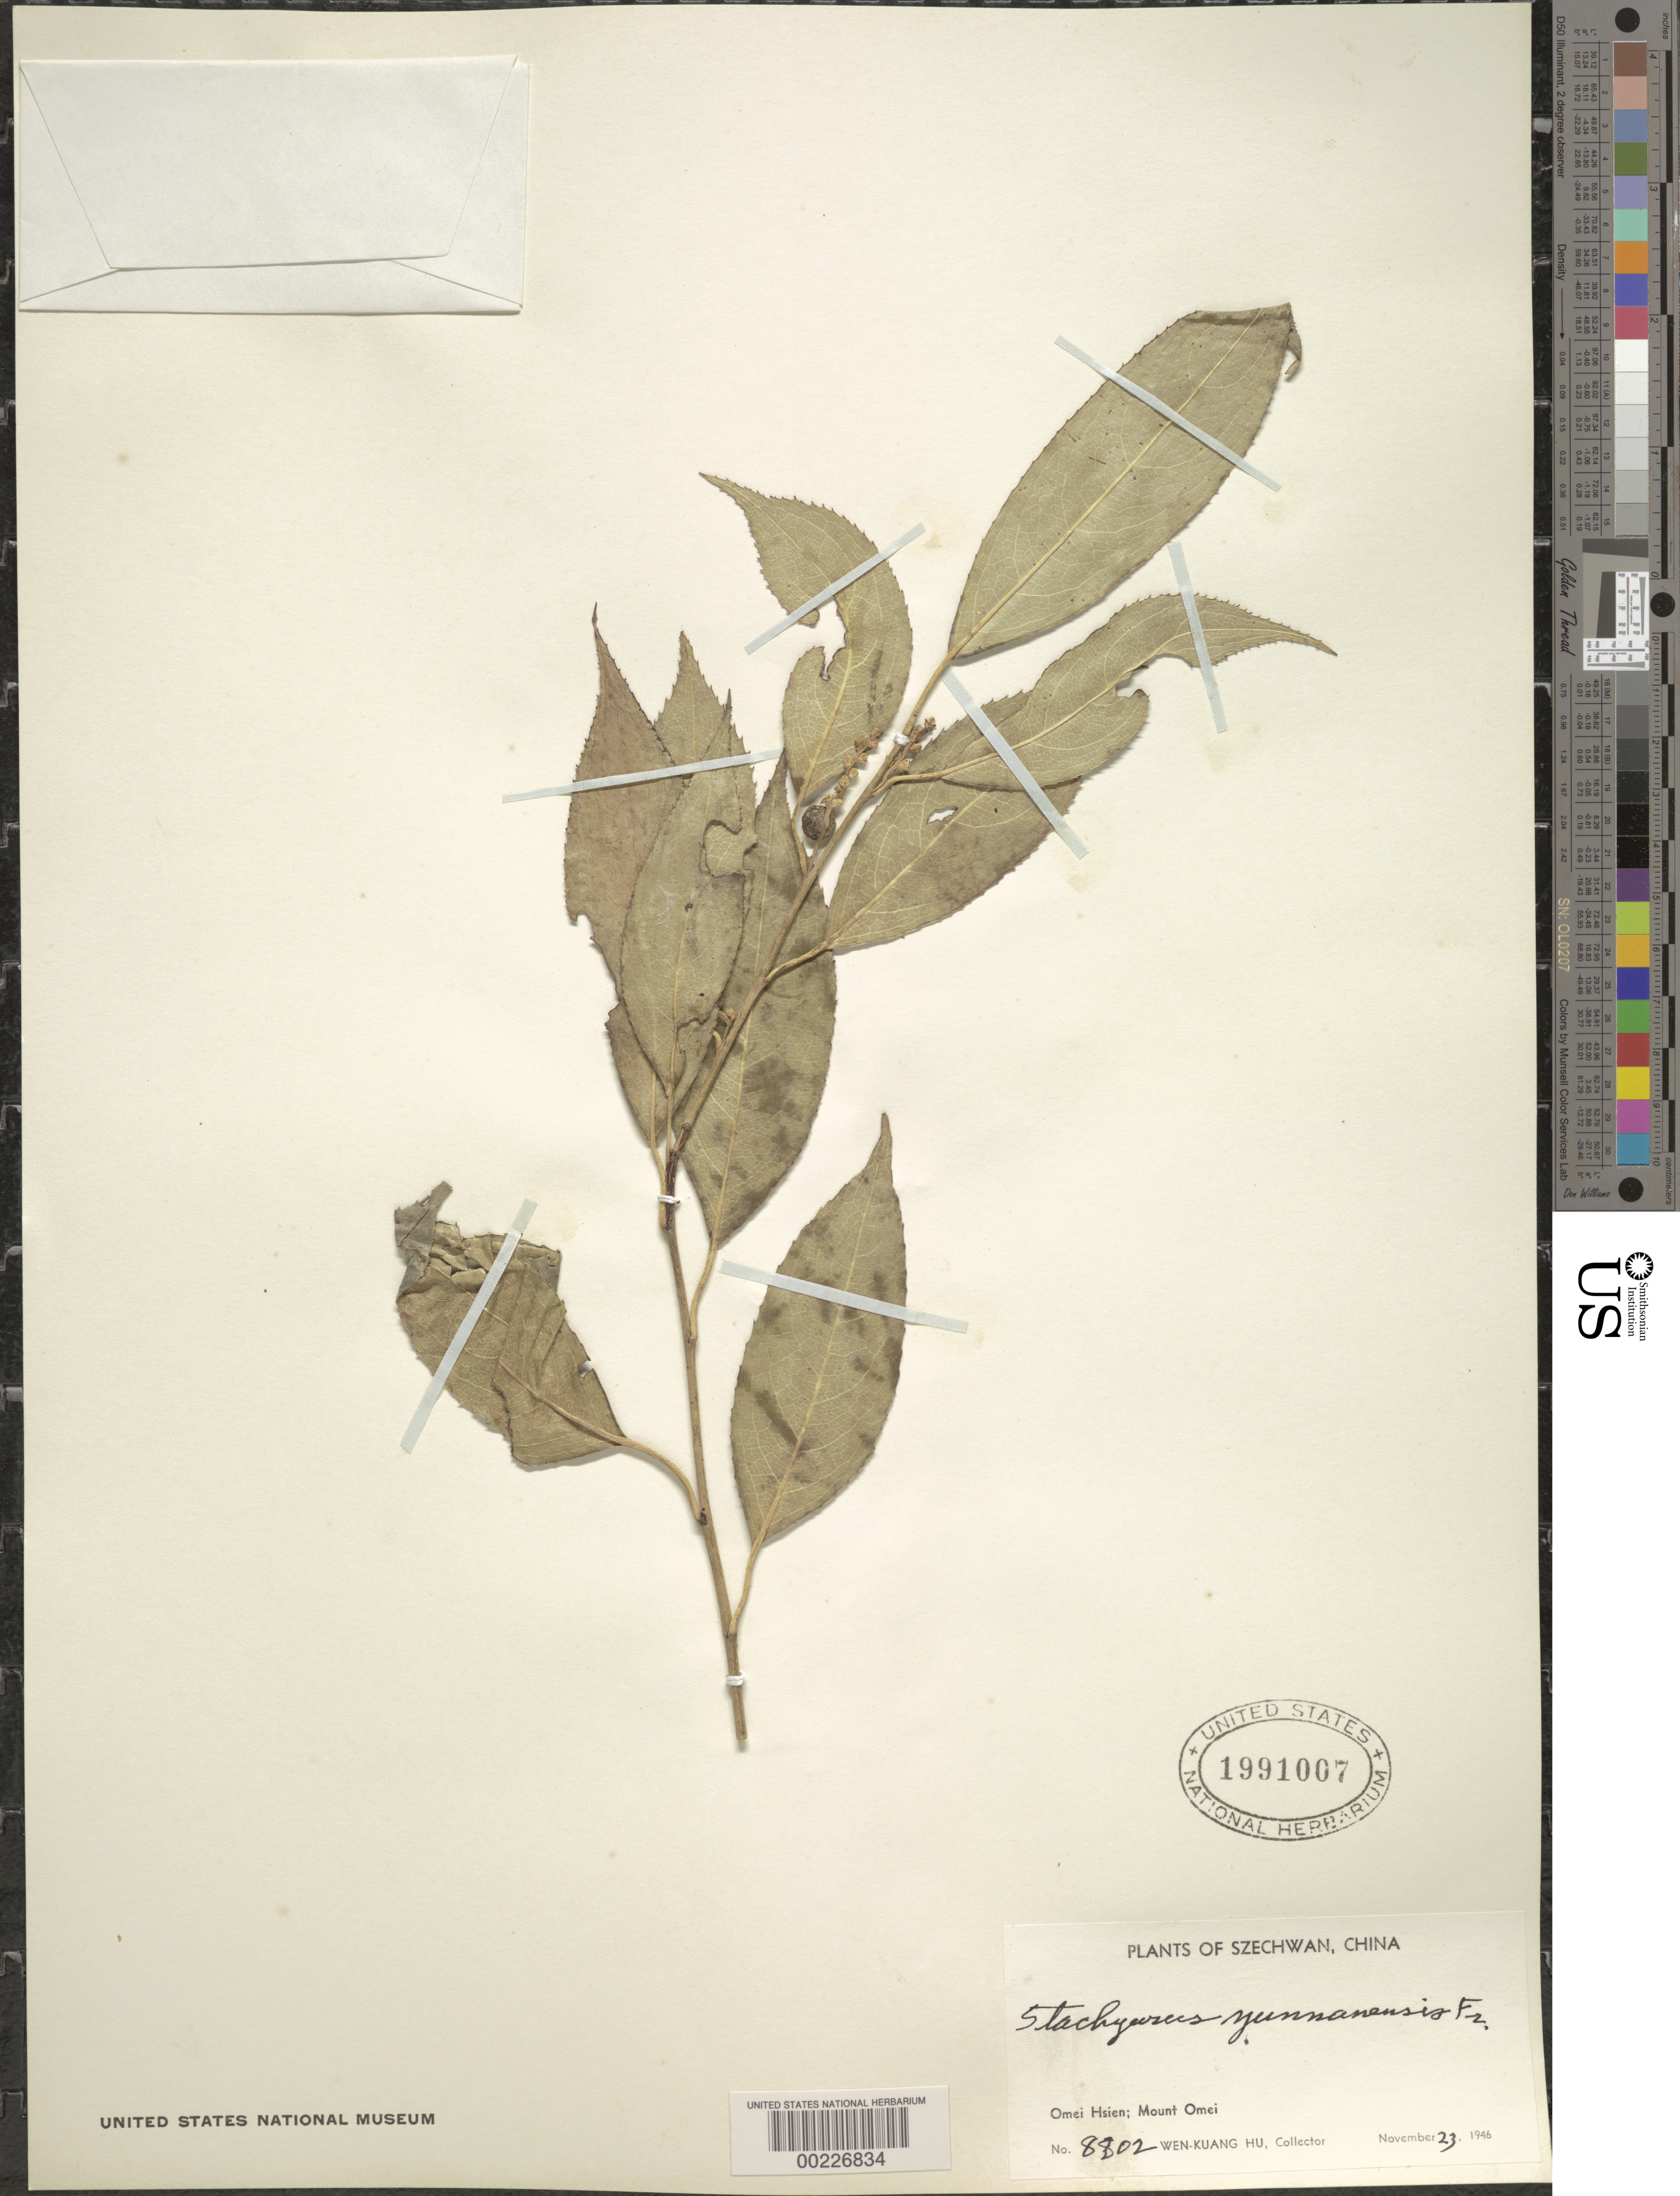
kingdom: Plantae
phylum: Tracheophyta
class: Magnoliopsida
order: Crossosomatales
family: Stachyuraceae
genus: Stachyurus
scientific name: Stachyurus yunnanensis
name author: Franch.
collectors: W. K. Hu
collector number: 8802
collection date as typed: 23 Nov 1946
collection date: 1946-11-23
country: China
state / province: Sichuan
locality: Omei hsien; mount omei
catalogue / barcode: US 1991007